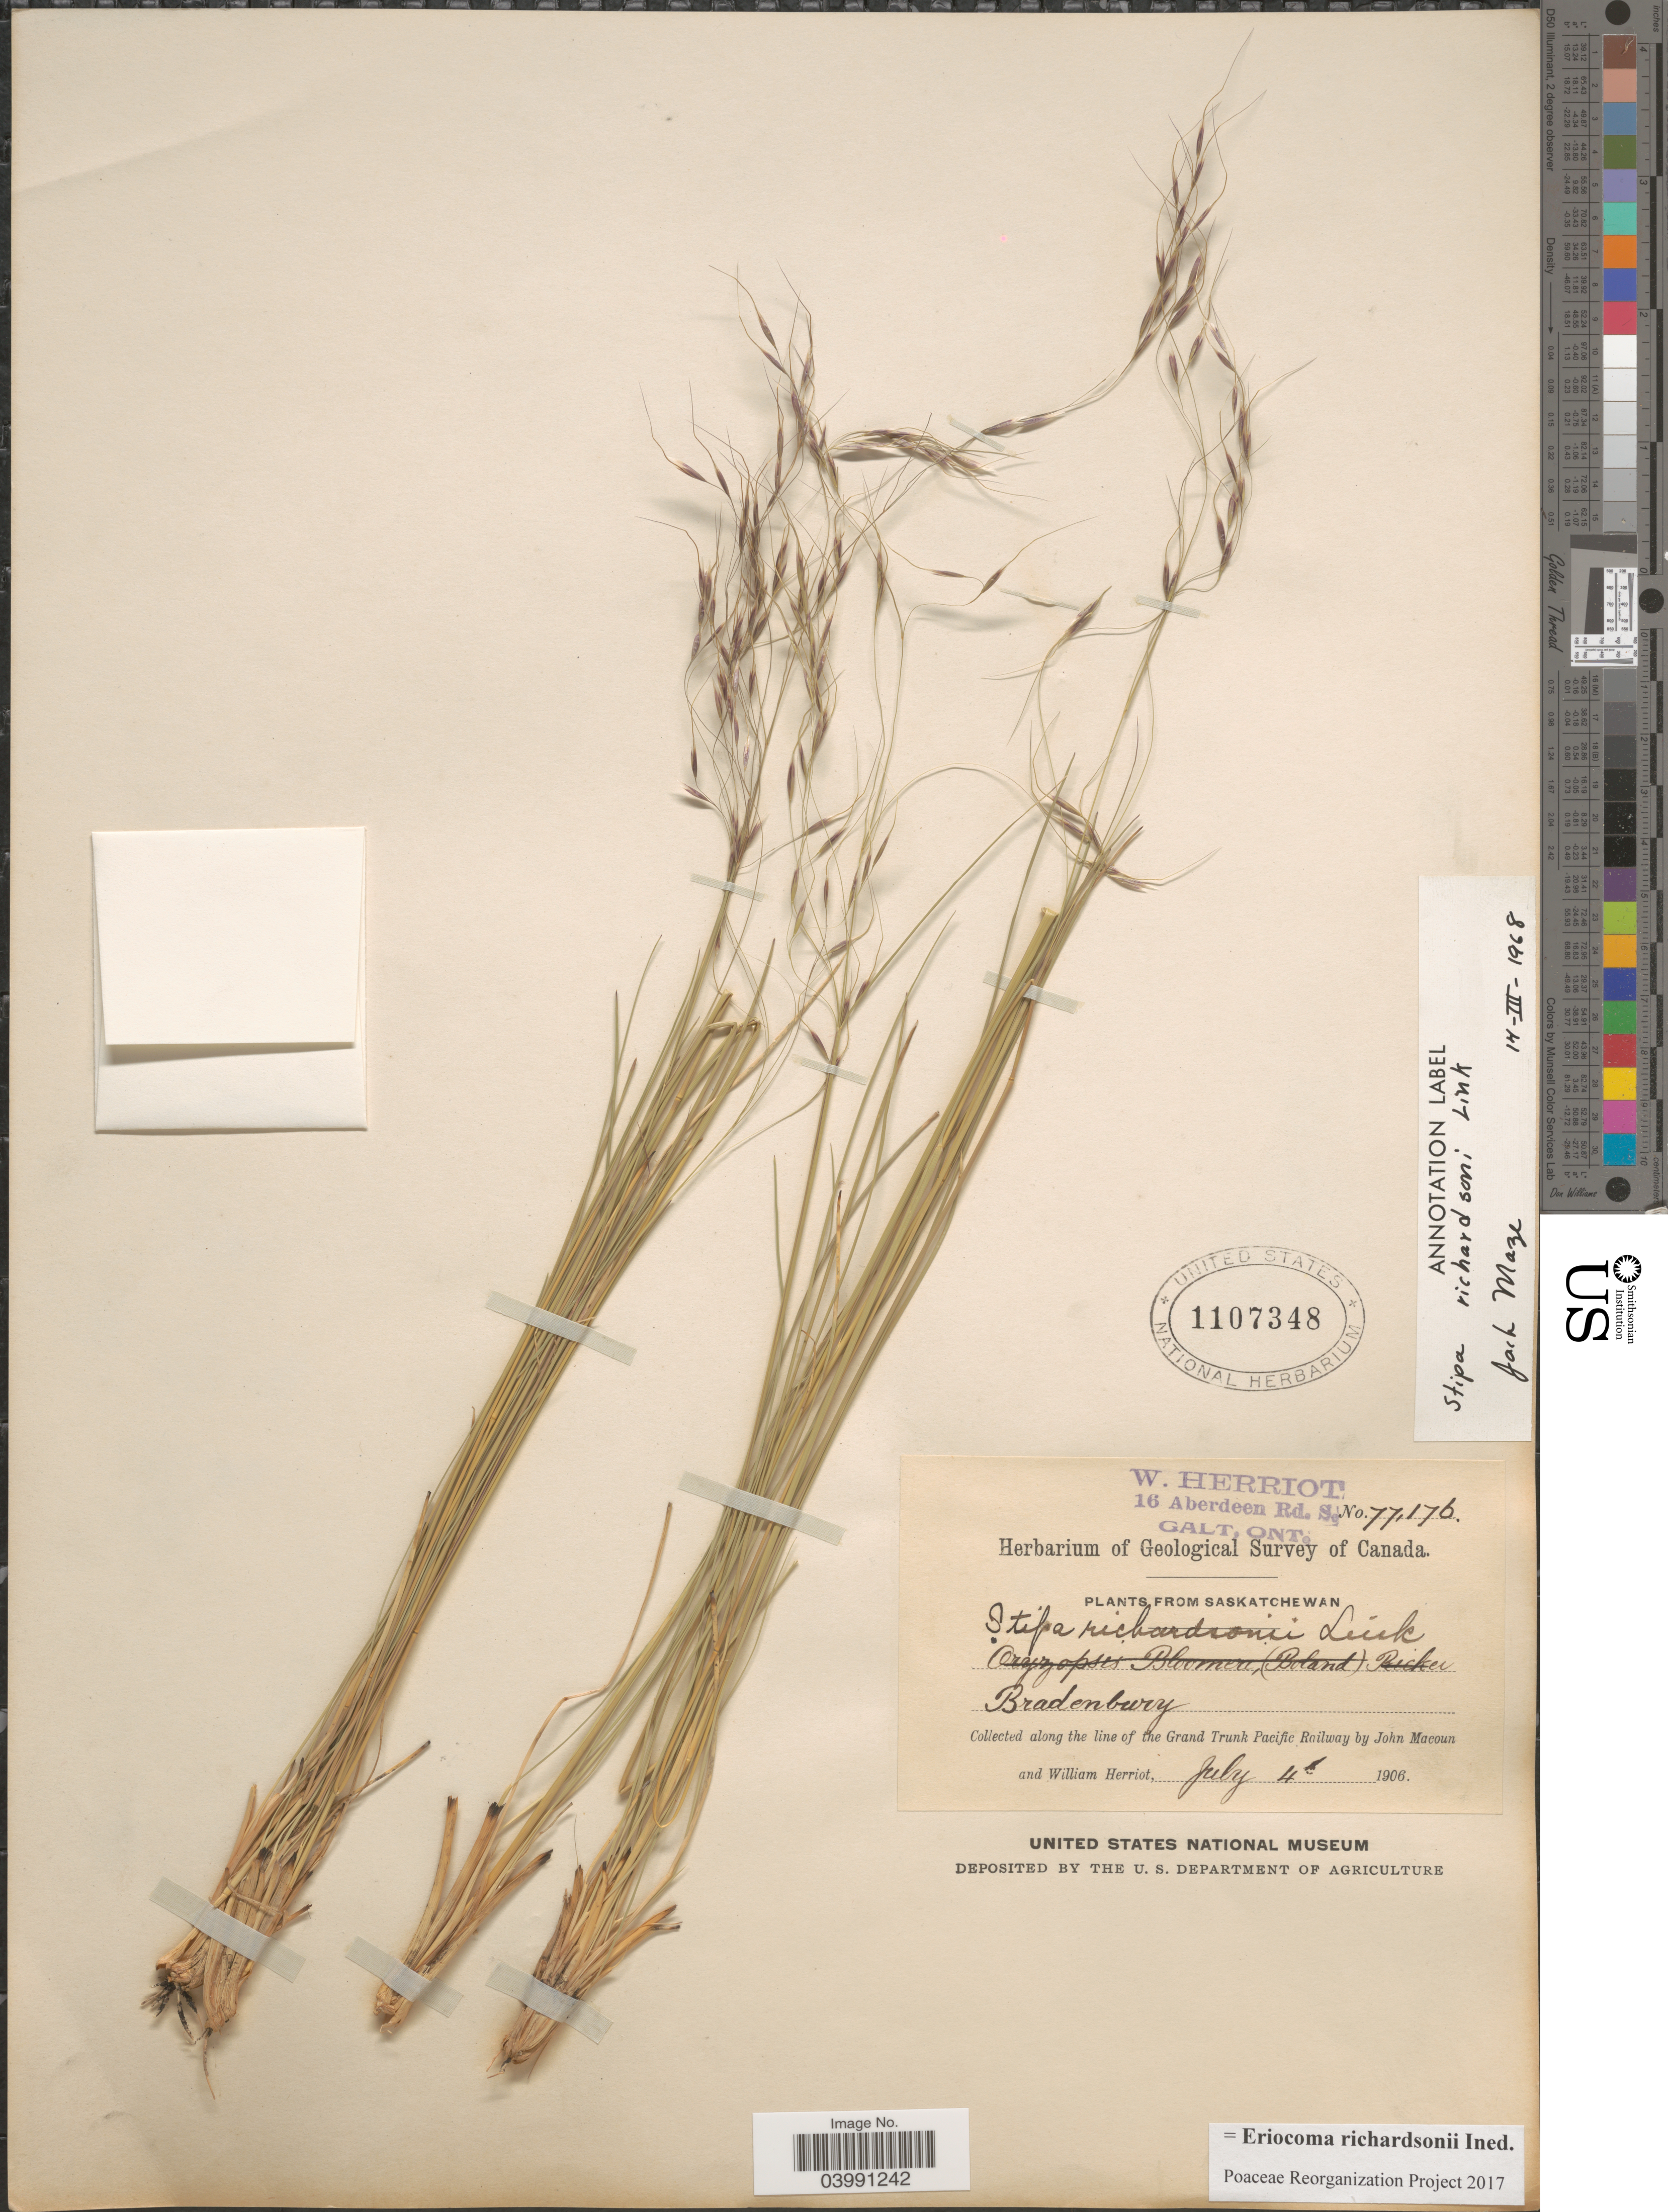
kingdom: Plantae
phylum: Tracheophyta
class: Liliopsida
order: Poales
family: Poaceae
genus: Eriocoma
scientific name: Eriocoma richardsonii ined.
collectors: J. Macoun & W. Herriot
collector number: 77176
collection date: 1906-07-04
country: Canada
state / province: Saskatchewan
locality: Bradenburg. Along the line of the Grand Trunk Pacific Railway.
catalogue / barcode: US 1107348